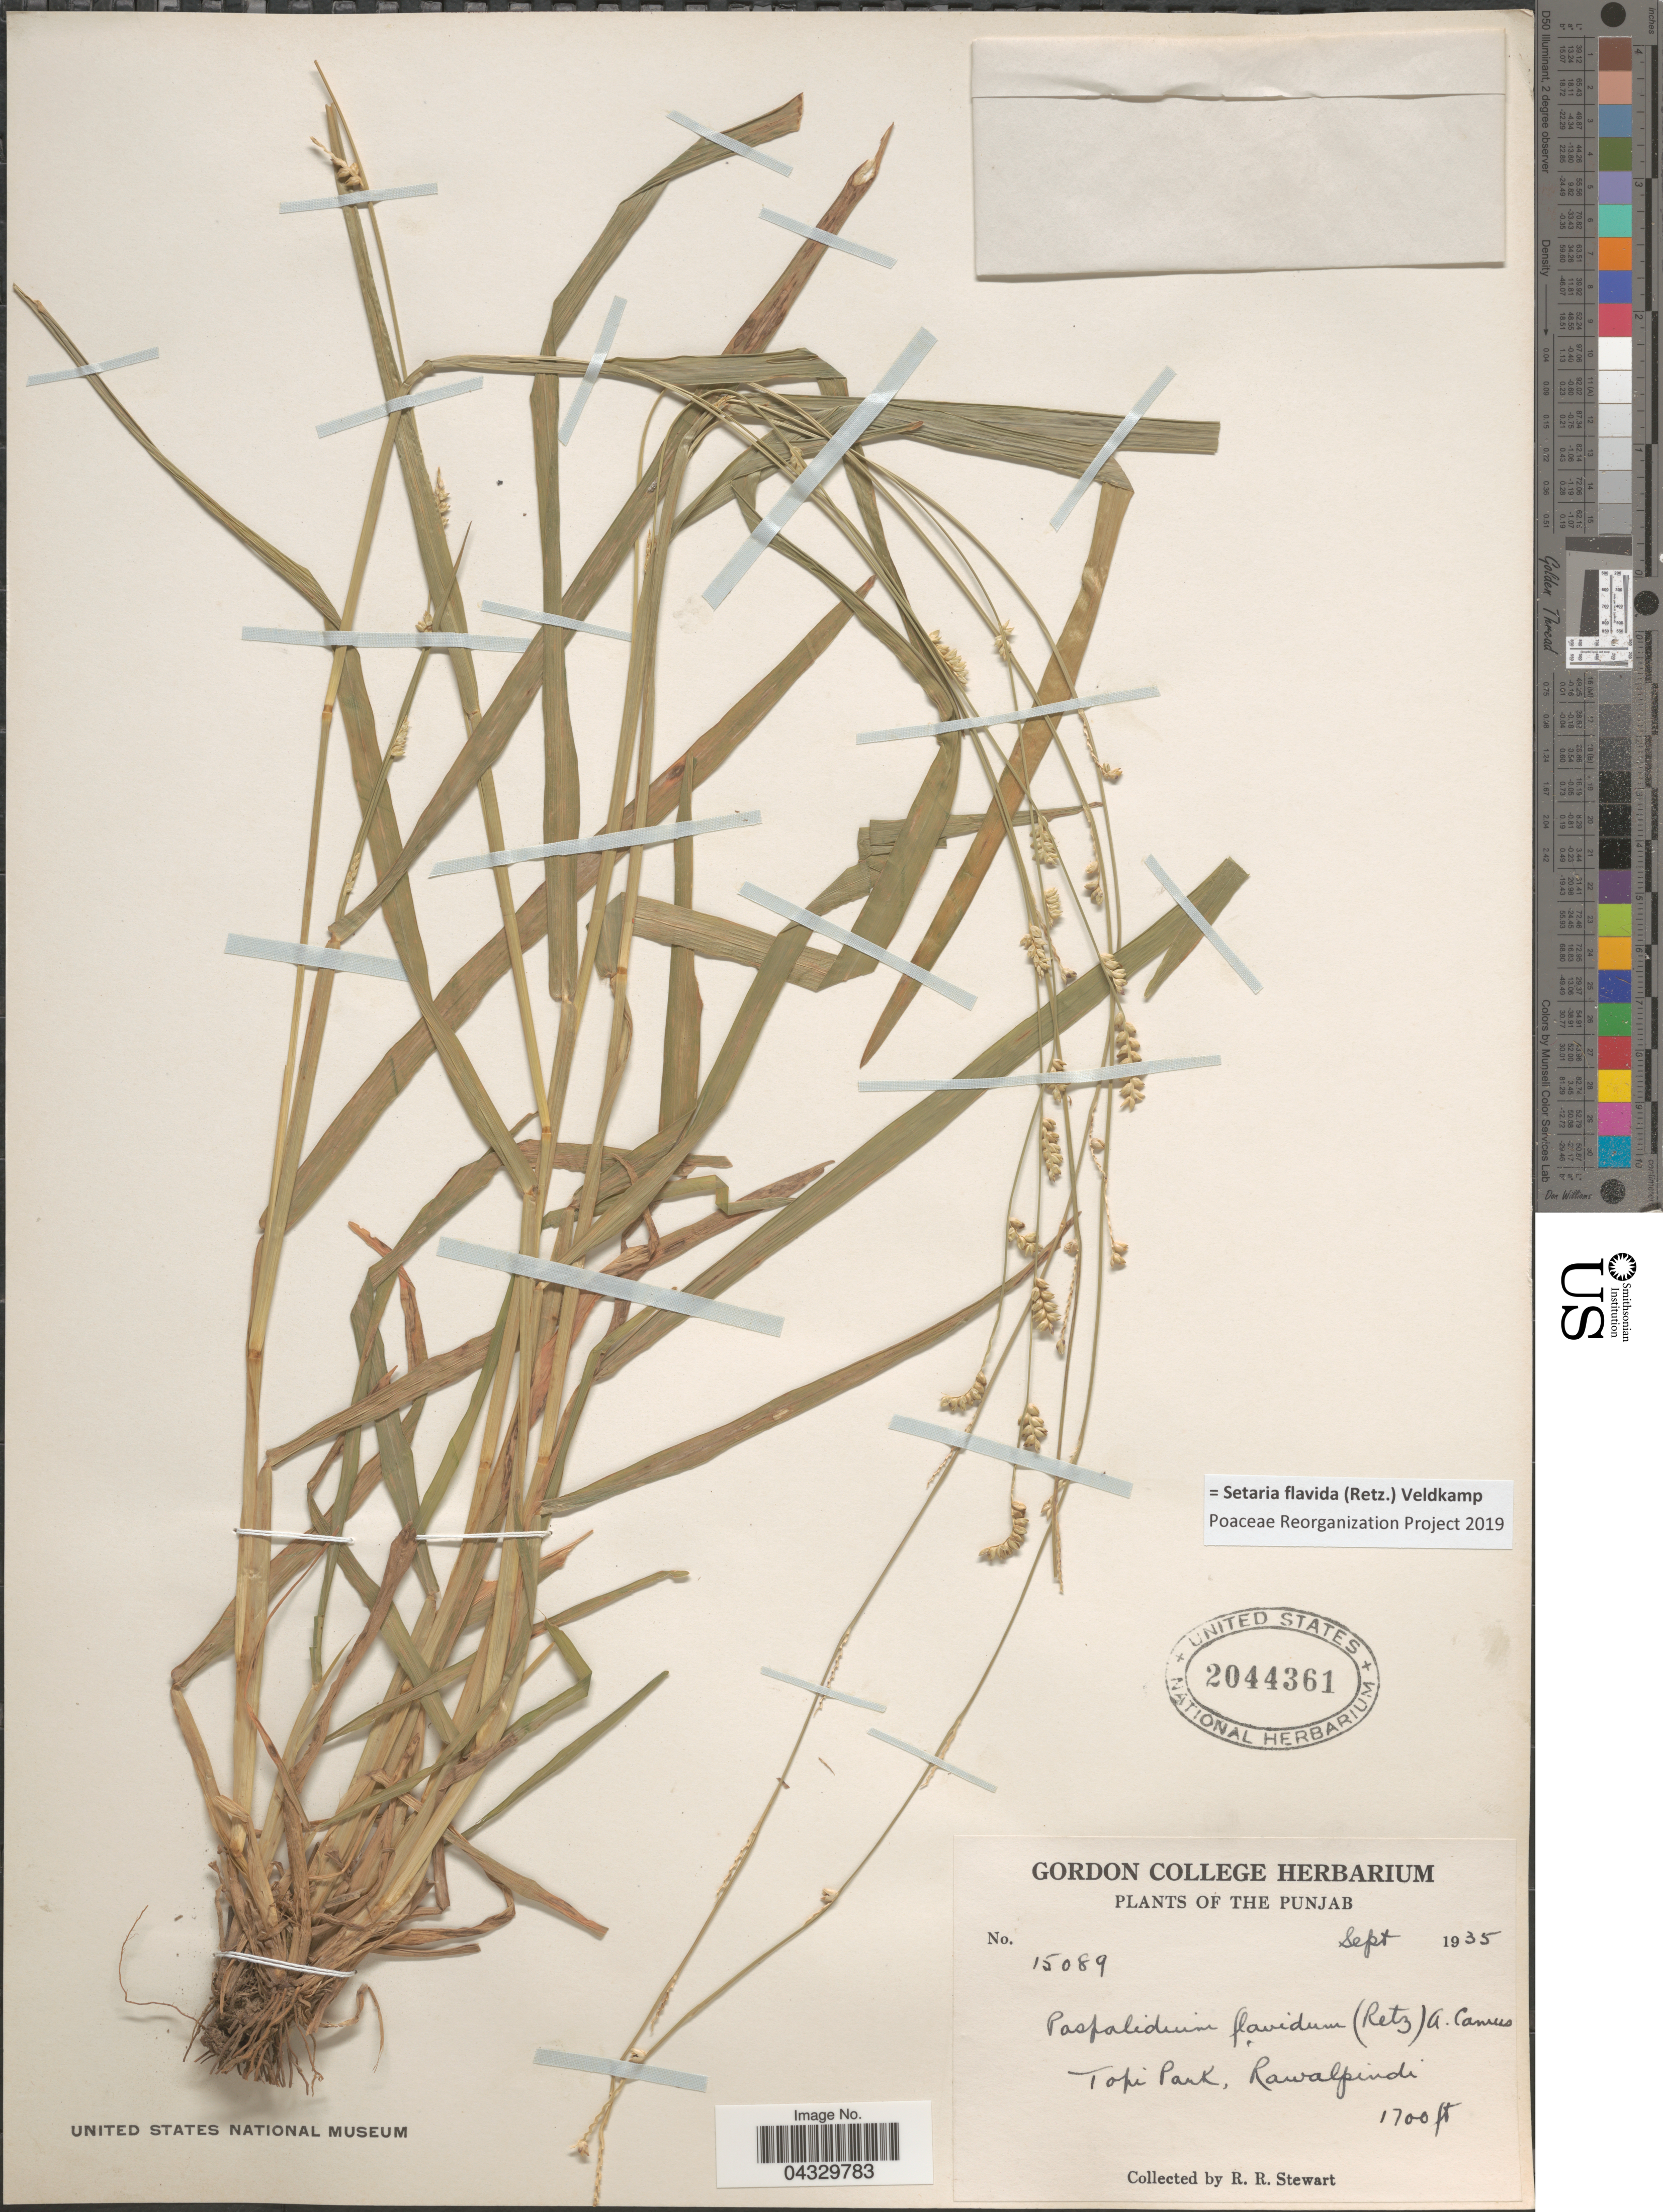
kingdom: Plantae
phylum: Tracheophyta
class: Liliopsida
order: Poales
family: Poaceae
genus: Setaria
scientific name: Setaria flavida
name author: (Retz.) Veldkamp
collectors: R. Stewart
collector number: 15089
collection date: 1935-09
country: Pakistan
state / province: Punjab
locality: Topi Park, Rawalpindi.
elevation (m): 518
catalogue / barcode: US 2044361